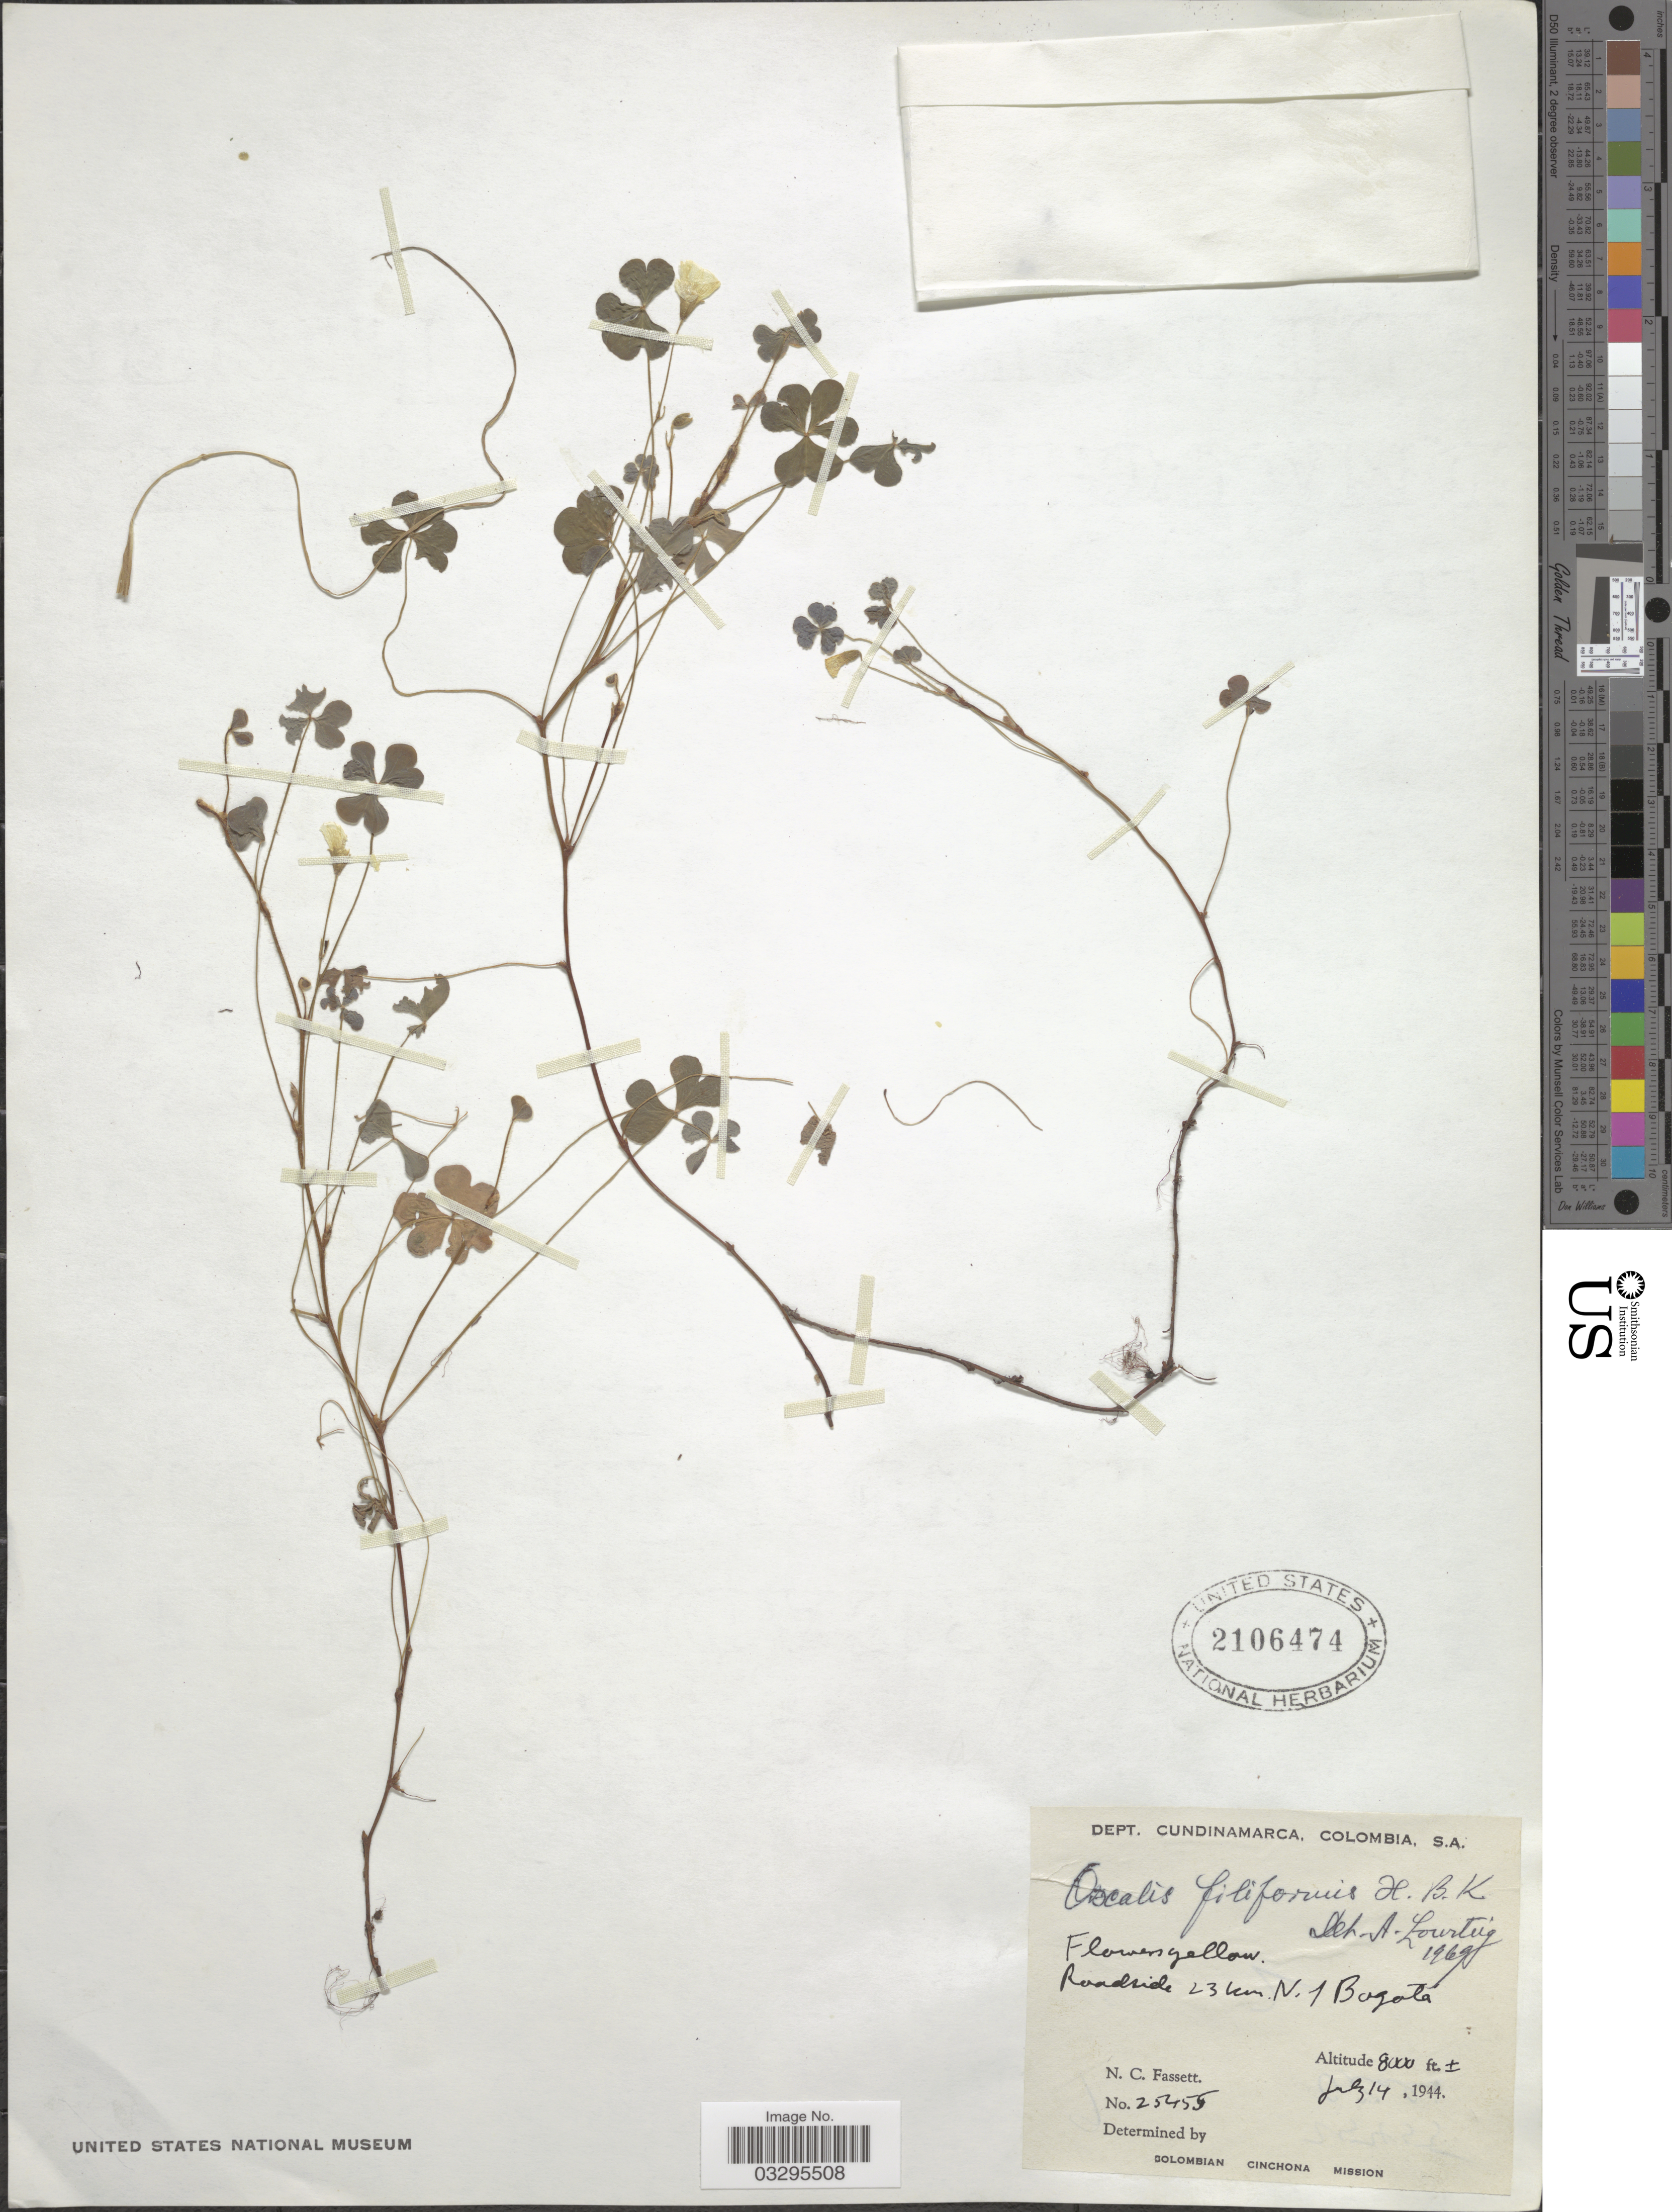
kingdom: Plantae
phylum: Tracheophyta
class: Magnoliopsida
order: Oxalidales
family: Oxalidaceae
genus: Oxalis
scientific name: Oxalis filiformis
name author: Kunth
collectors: N. C. Fassett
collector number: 25455*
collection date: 1944-07-14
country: Colombia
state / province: Cundinamarca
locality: Dept. Cundinamarca. Roadside 23 km. N. of Bogotá.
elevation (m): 2438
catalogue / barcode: US 2106474